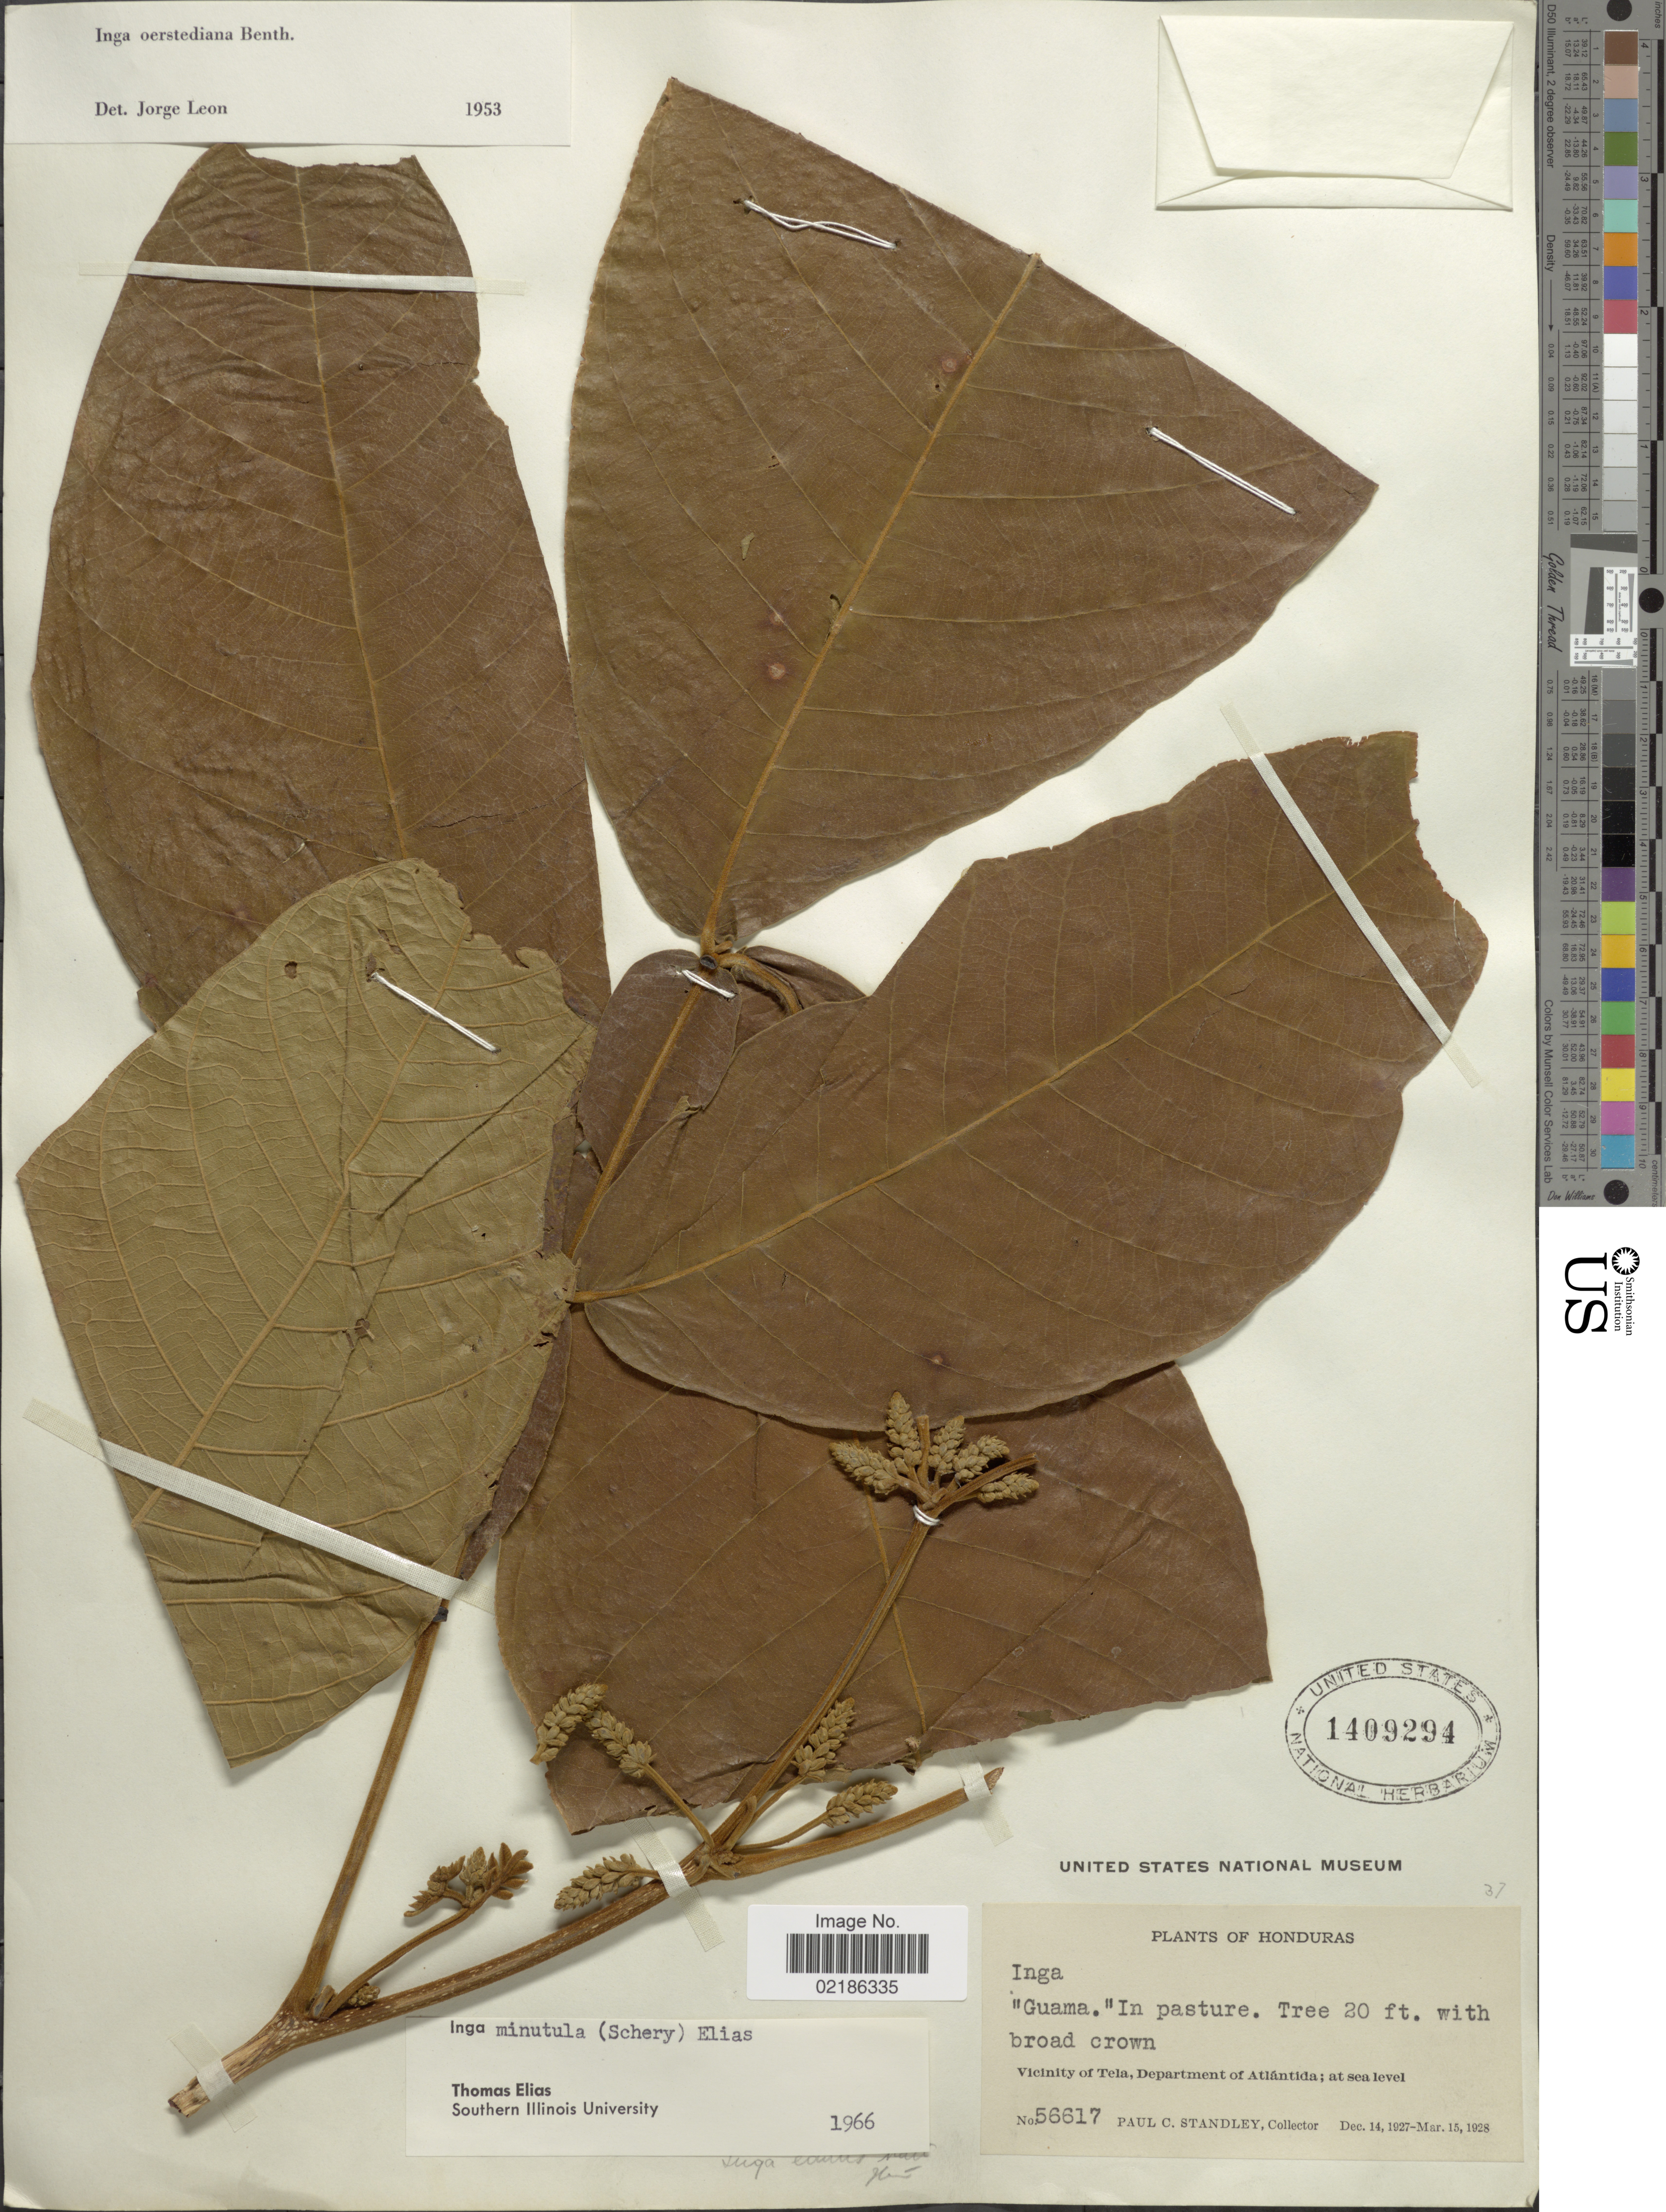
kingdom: Plantae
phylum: Tracheophyta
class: Magnoliopsida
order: Fabales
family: Fabaceae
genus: Inga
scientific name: Inga minutula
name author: (Schery) T.S. Elias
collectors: P. C. Standley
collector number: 56617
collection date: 1927-12-14/1928-03-15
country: Honduras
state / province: Atlántida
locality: Vicinity of Tela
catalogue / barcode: US 1409294